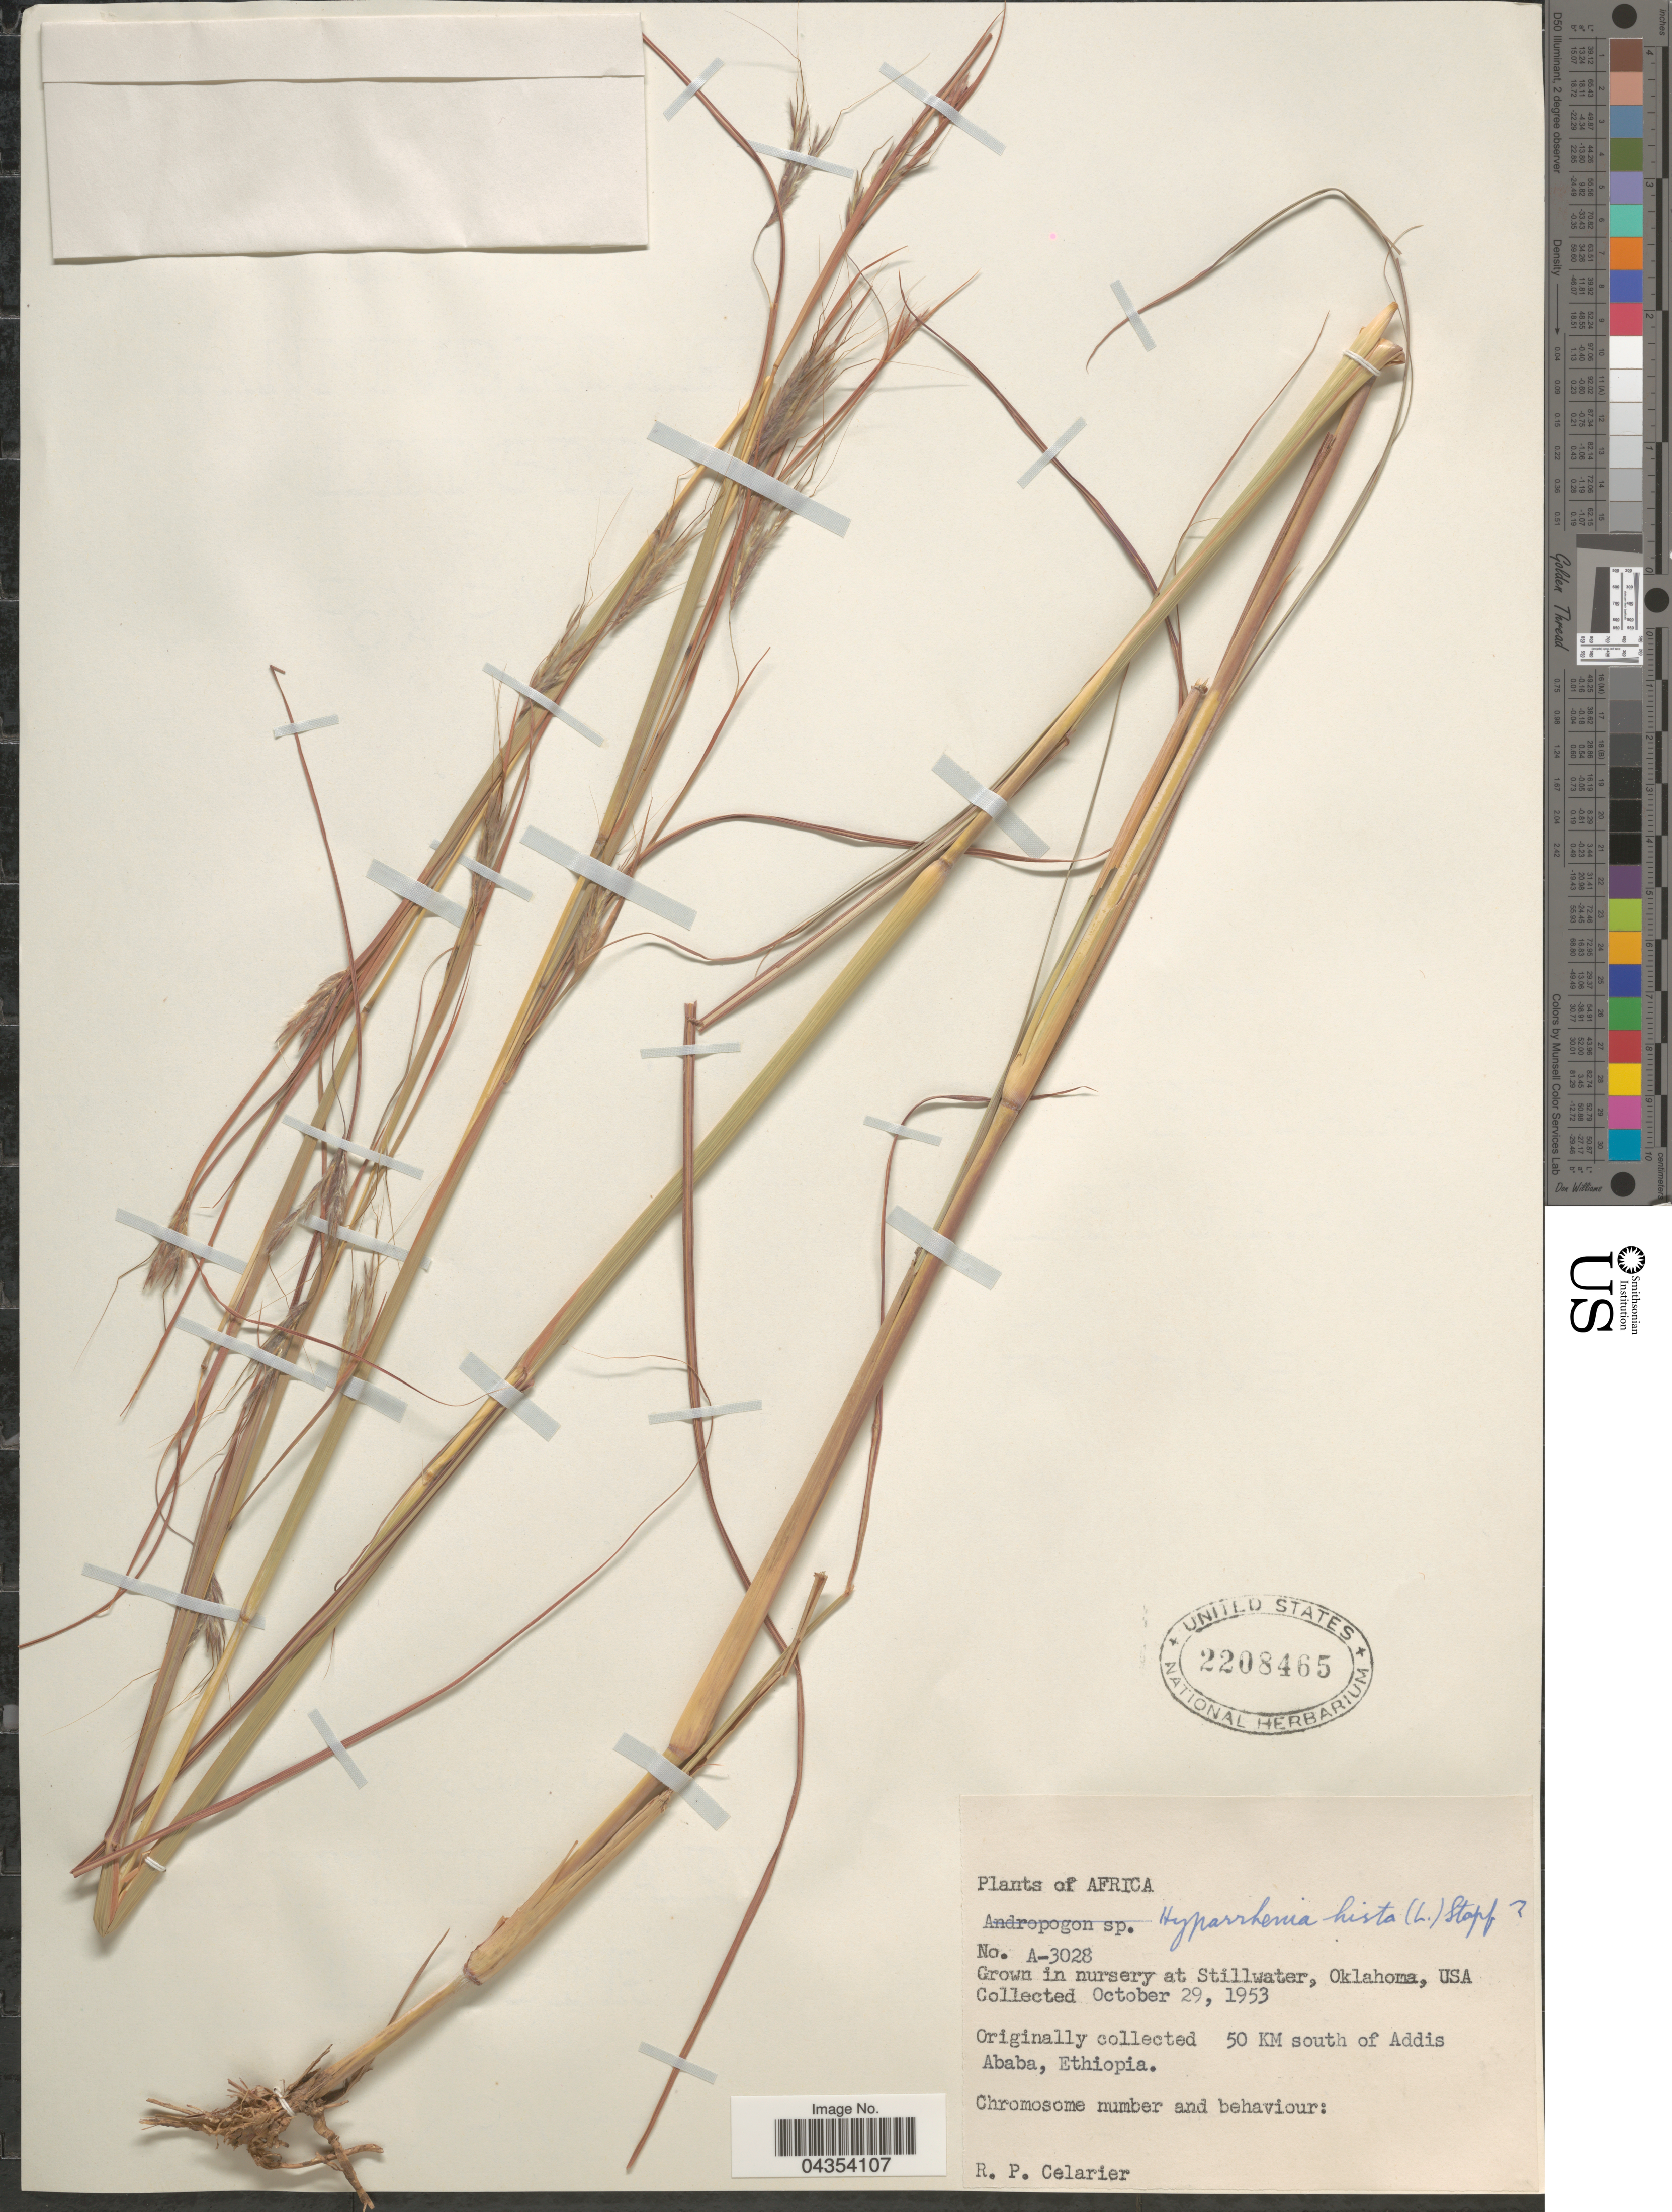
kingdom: Plantae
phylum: Tracheophyta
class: Liliopsida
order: Poales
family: Poaceae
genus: Hyparrhenia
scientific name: Hyparrhenia hirta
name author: (L.) Stapf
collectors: R. Celarier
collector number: A-3028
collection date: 1953-10-29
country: United States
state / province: Oklahoma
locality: Grown in nursery at Stillwater, Oklahoma, USA.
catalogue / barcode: US 2208465